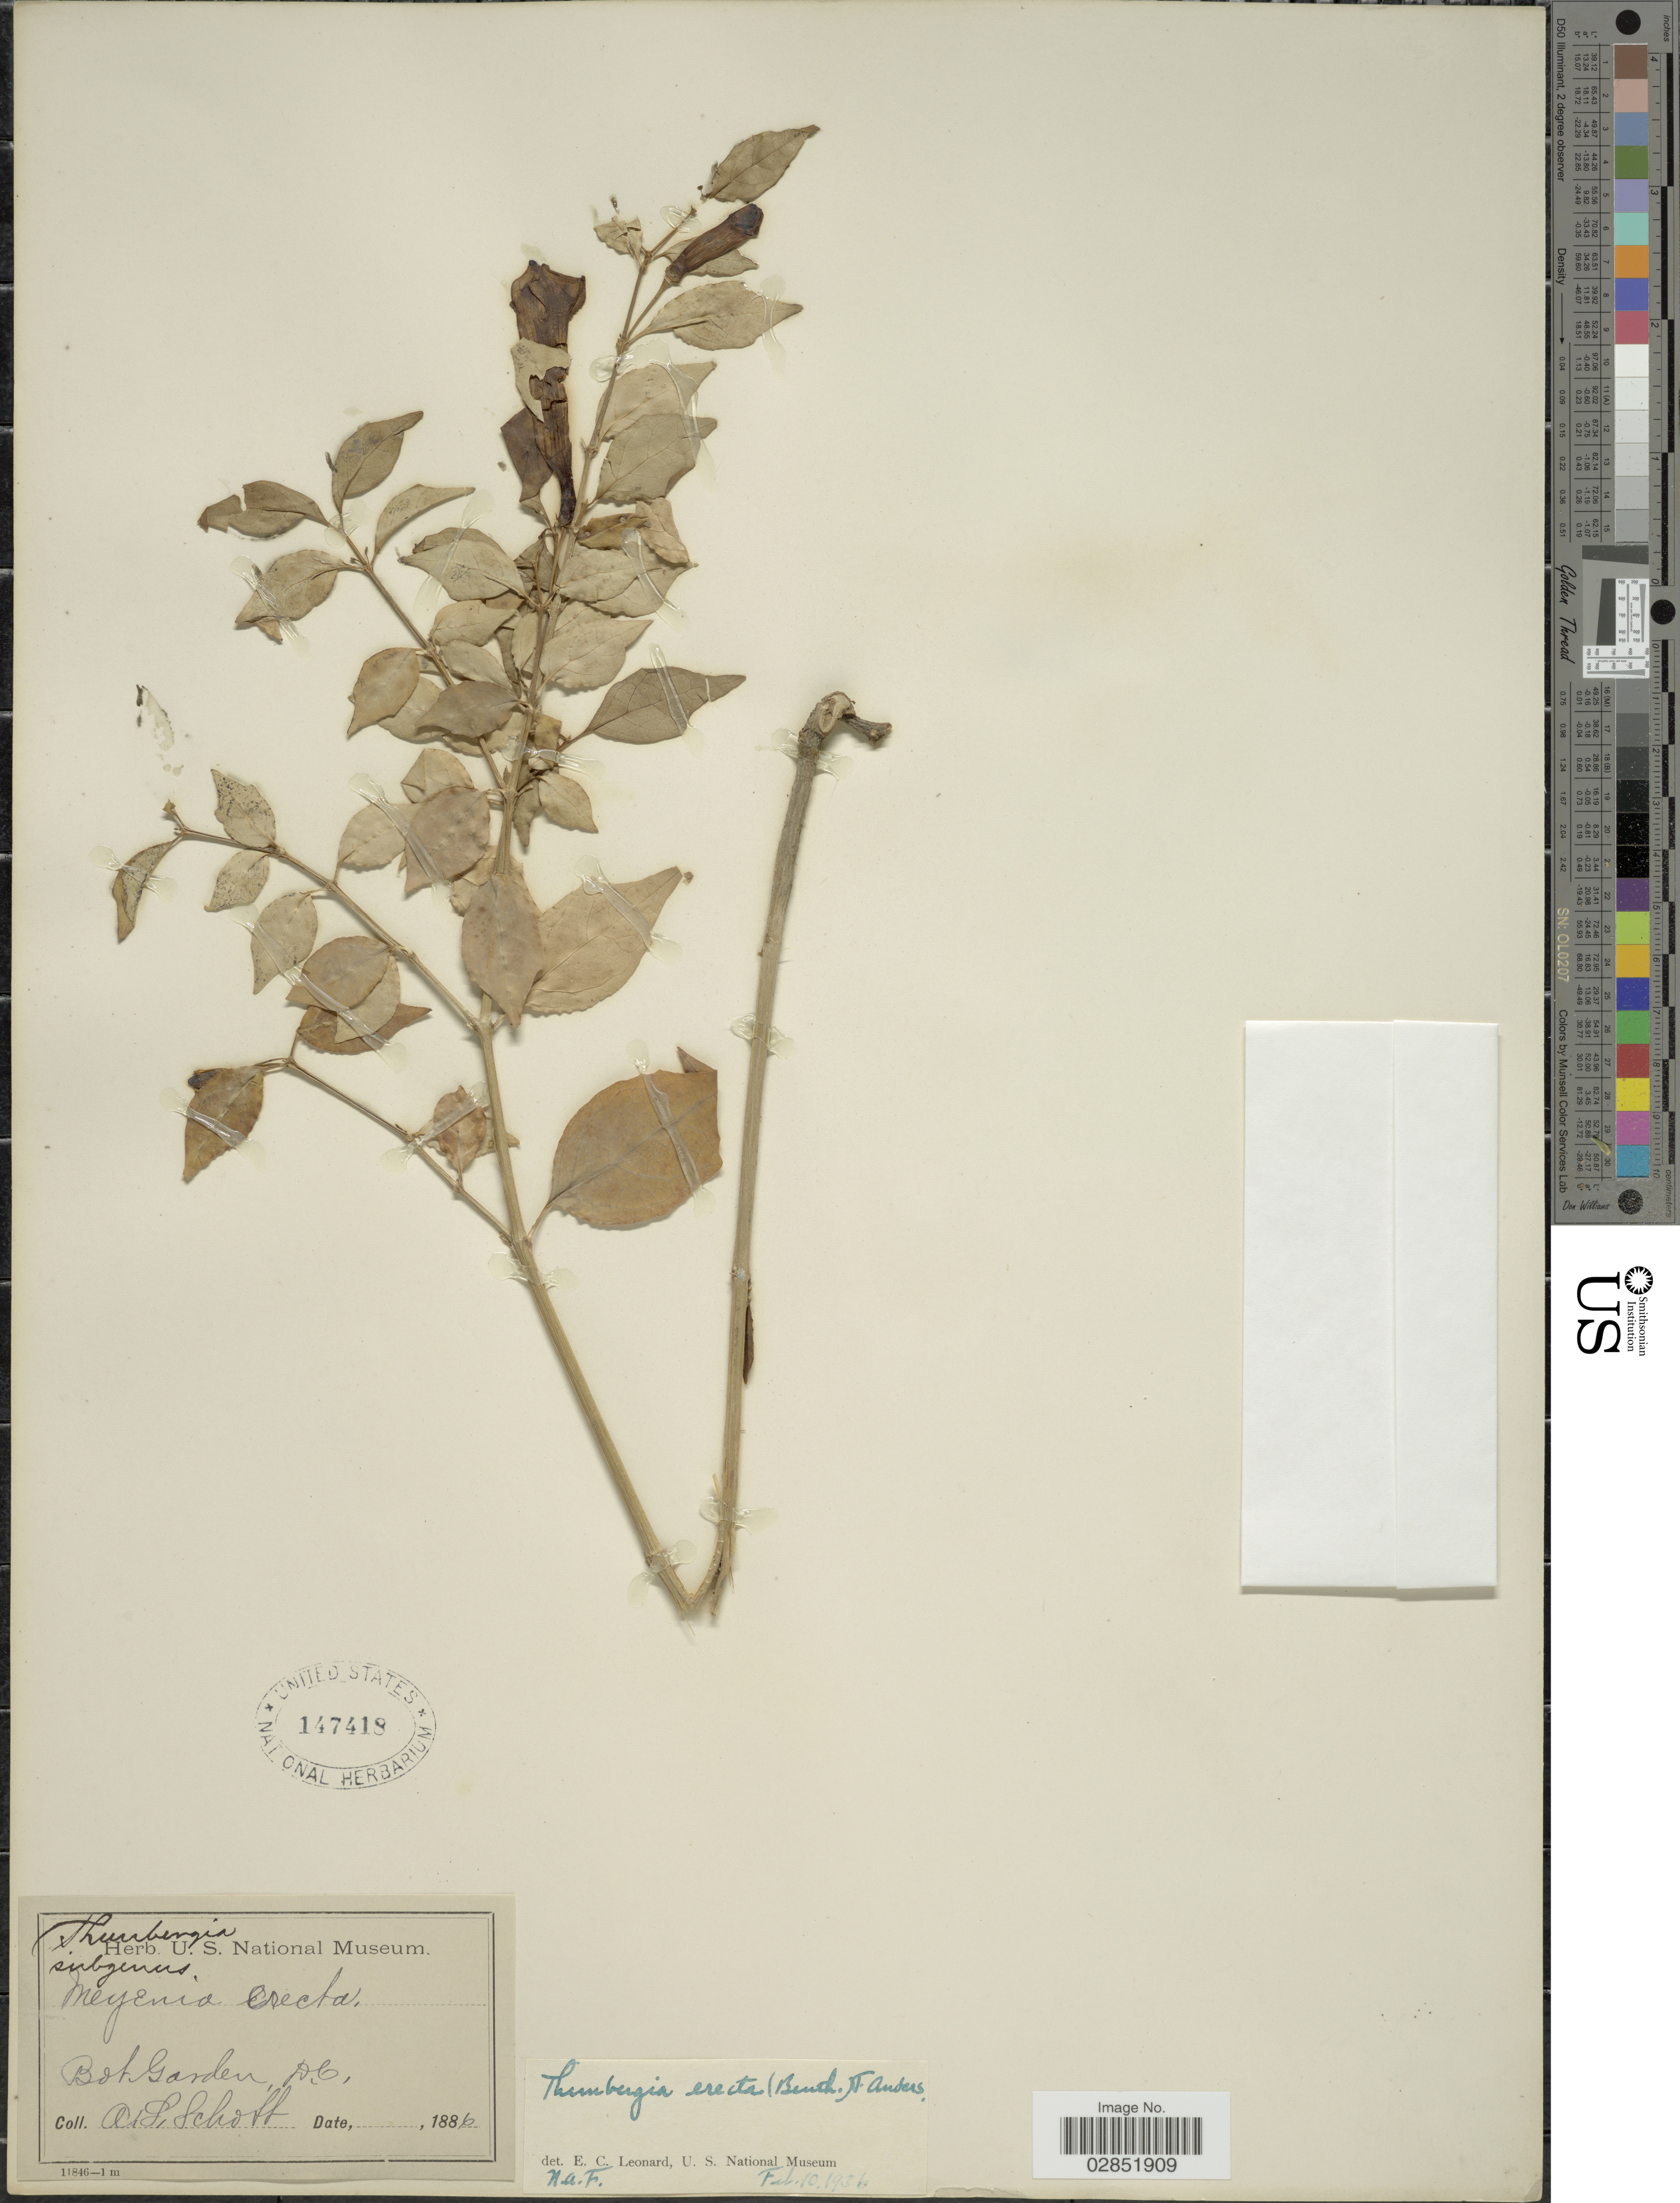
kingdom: Plantae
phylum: Tracheophyta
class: Magnoliopsida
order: Lamiales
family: Acanthaceae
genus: Thunbergia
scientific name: Thunbergia erecta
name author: (Benth.) T. Anderson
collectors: A. L. Schott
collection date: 1886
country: United States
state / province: District of Columbia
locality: Bot. Garden.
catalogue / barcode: US 147418